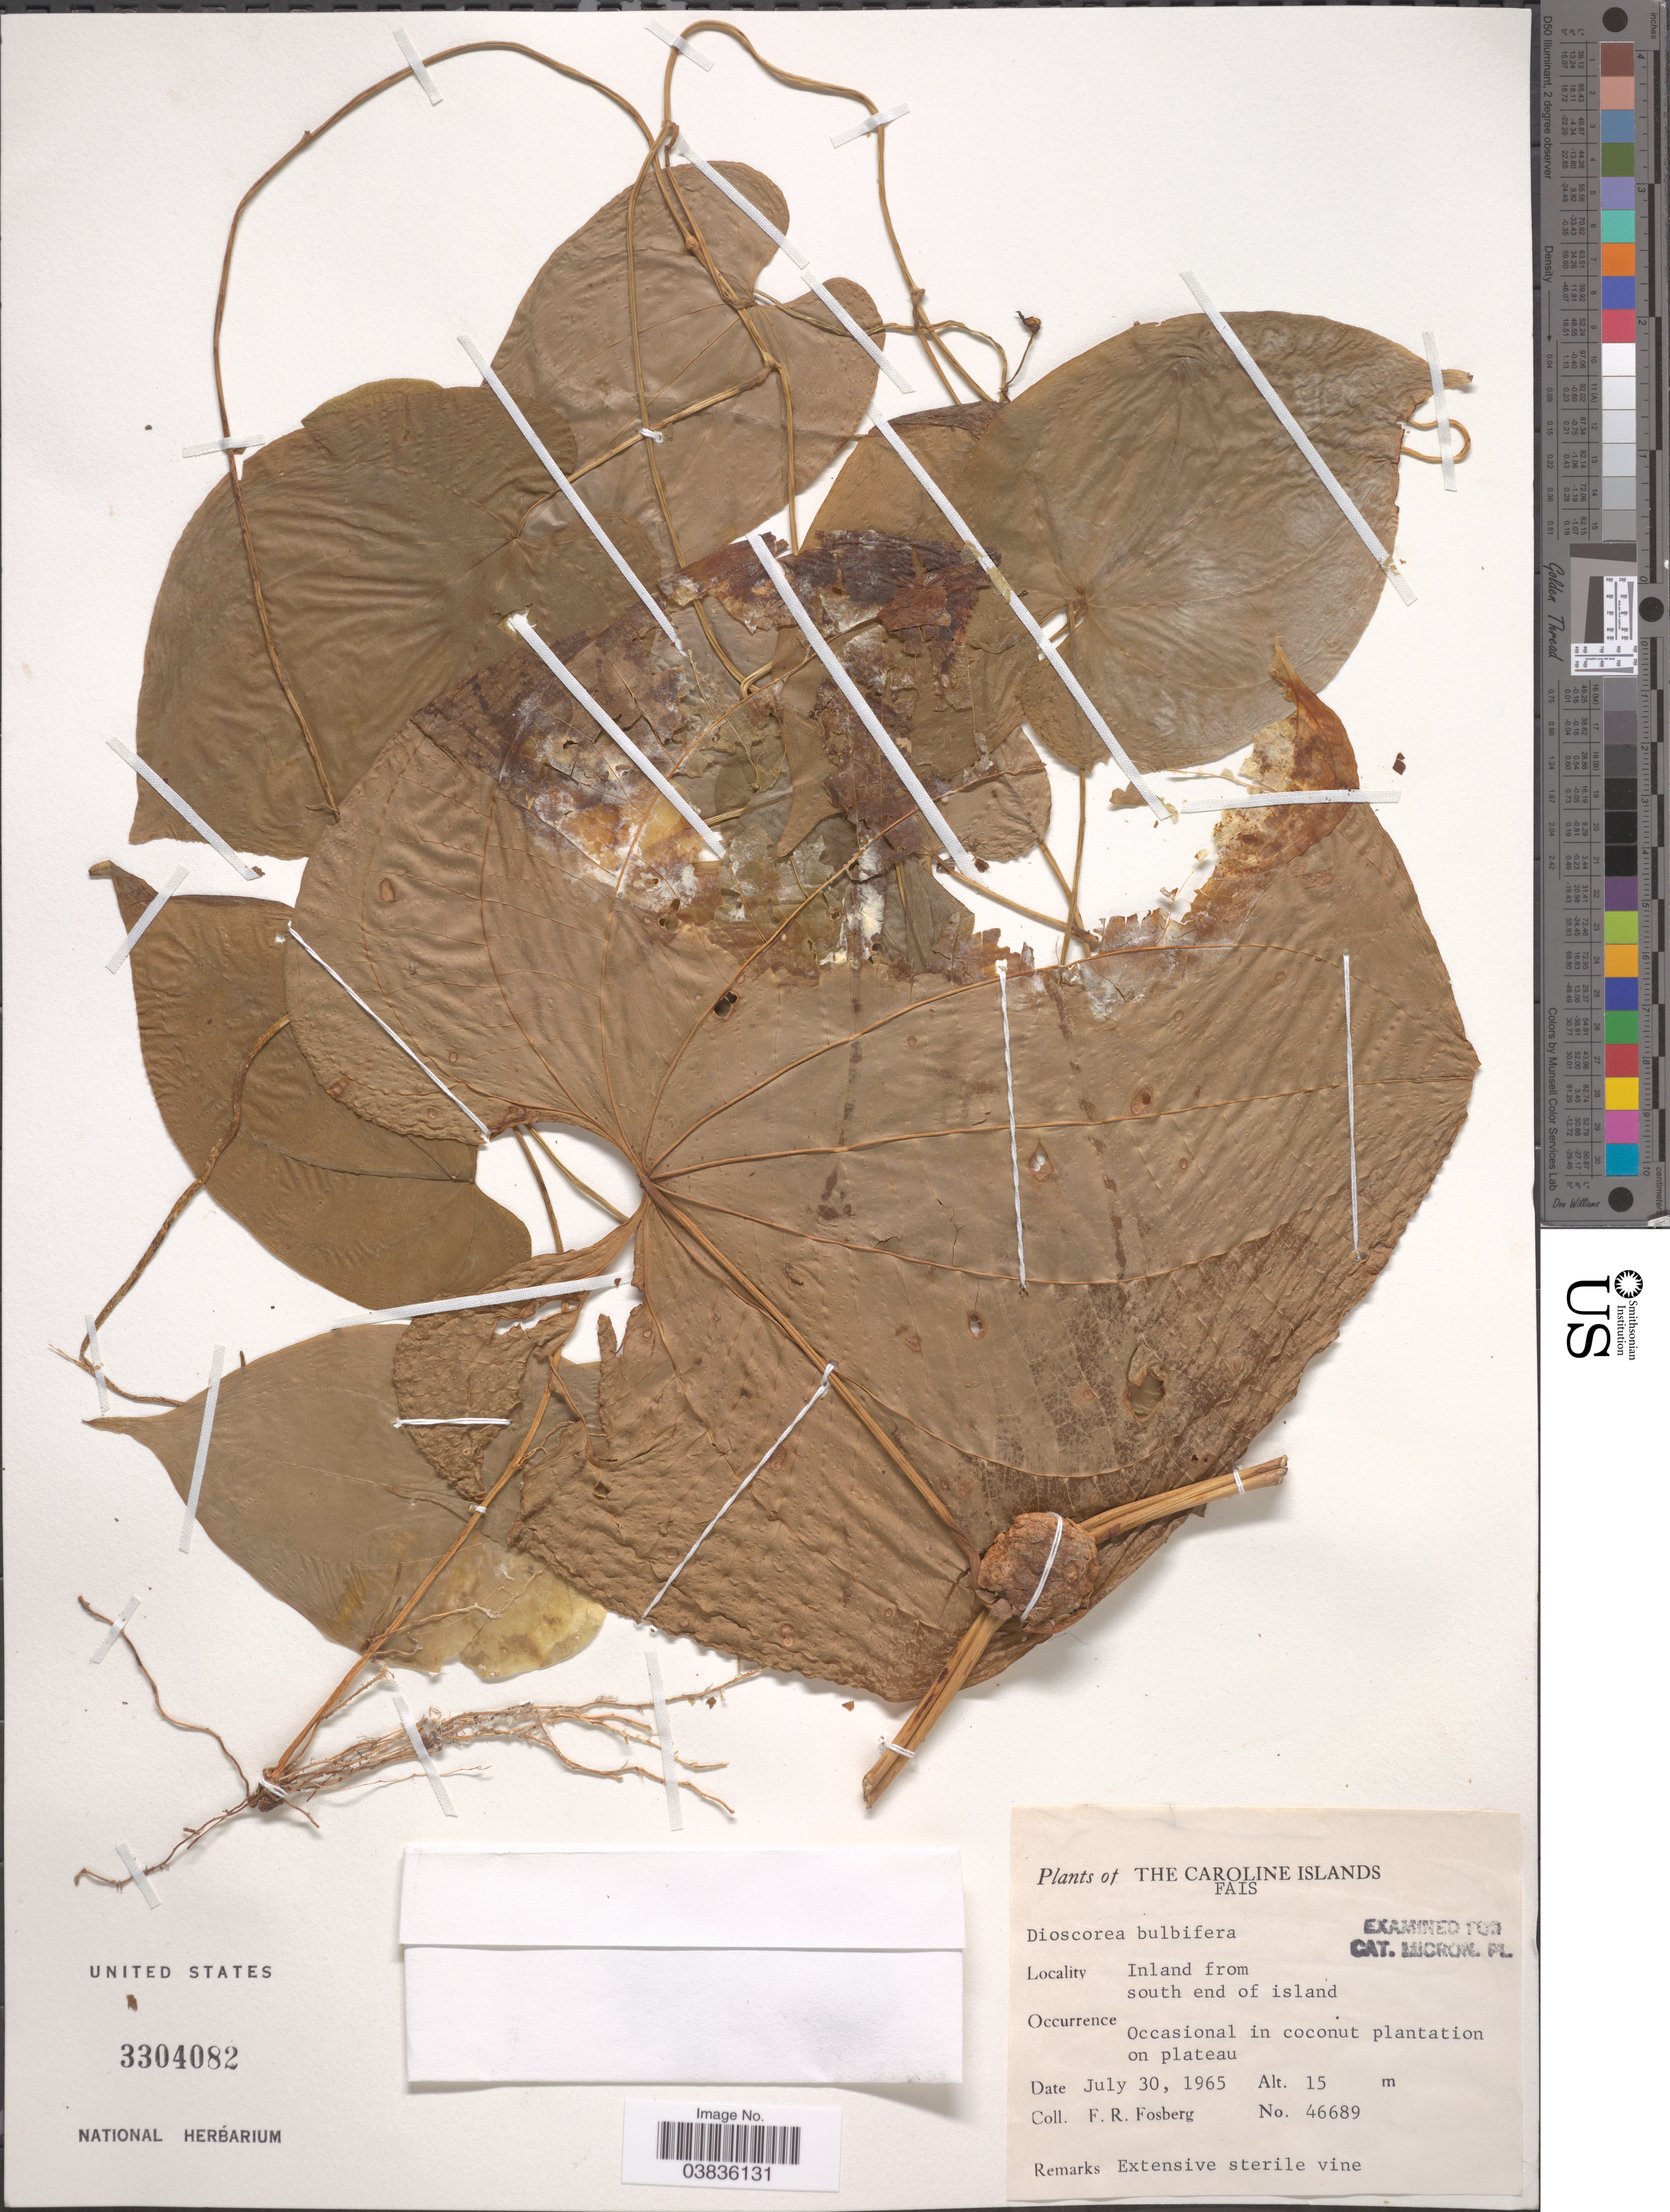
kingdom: Plantae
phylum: Tracheophyta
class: Liliopsida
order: Dioscoreales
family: Dioscoreaceae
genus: Dioscorea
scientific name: Dioscorea bulbifera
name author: L.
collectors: F. R. Fosberg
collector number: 46689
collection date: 1965-07-30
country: Micronesia, Federated States of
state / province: Yap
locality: The Caroline Islands. Fais. Inland from south end of island.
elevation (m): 15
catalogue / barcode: US 3304082